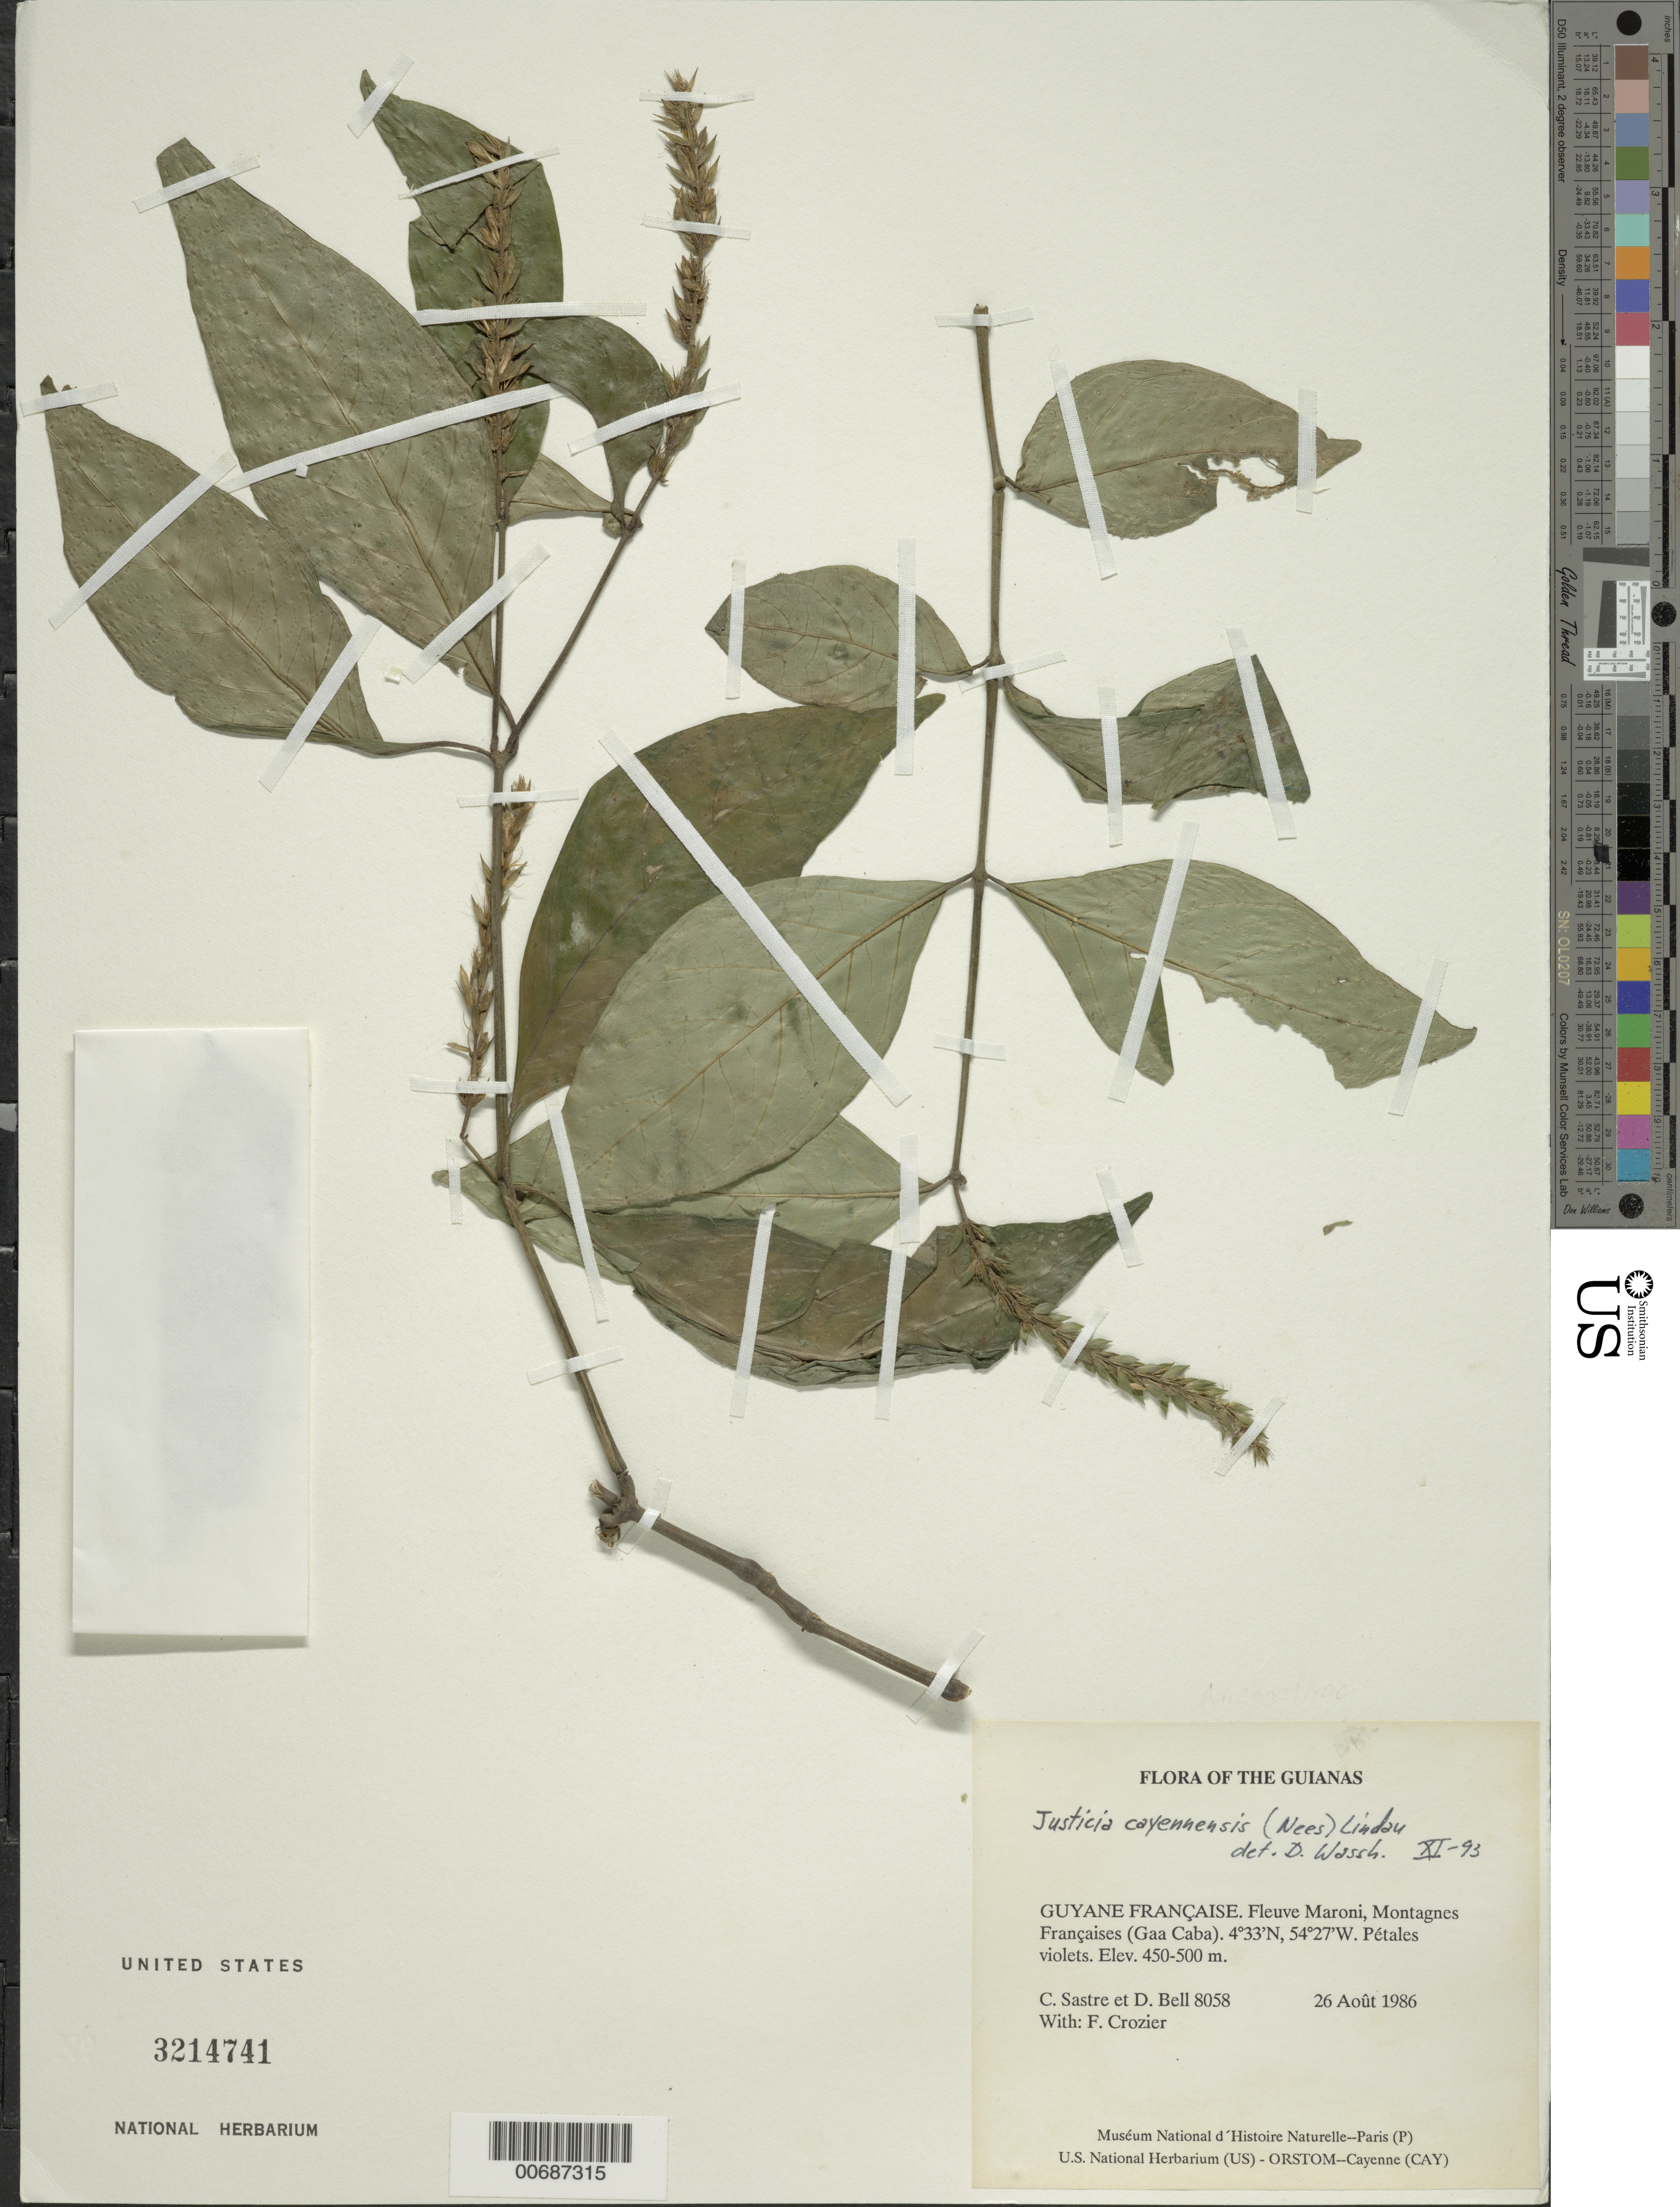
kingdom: Plantae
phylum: Tracheophyta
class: Magnoliopsida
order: Lamiales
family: Acanthaceae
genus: Justicia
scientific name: Justicia cayennensis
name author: (Nees) Lindau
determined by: Wasshausen, Dieter C., (BOT), Smithsonian Institution - National Museum of Natural History (UNITED STATES)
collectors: C. H. L. Sastre, D. A. Bell & F. Crozier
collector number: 8058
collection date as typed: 26 August 1986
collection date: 1986-08-26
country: French Guiana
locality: Fleuve Maroni, Montagnes Françaises (Gaa Caba)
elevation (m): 450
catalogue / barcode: US 3214741